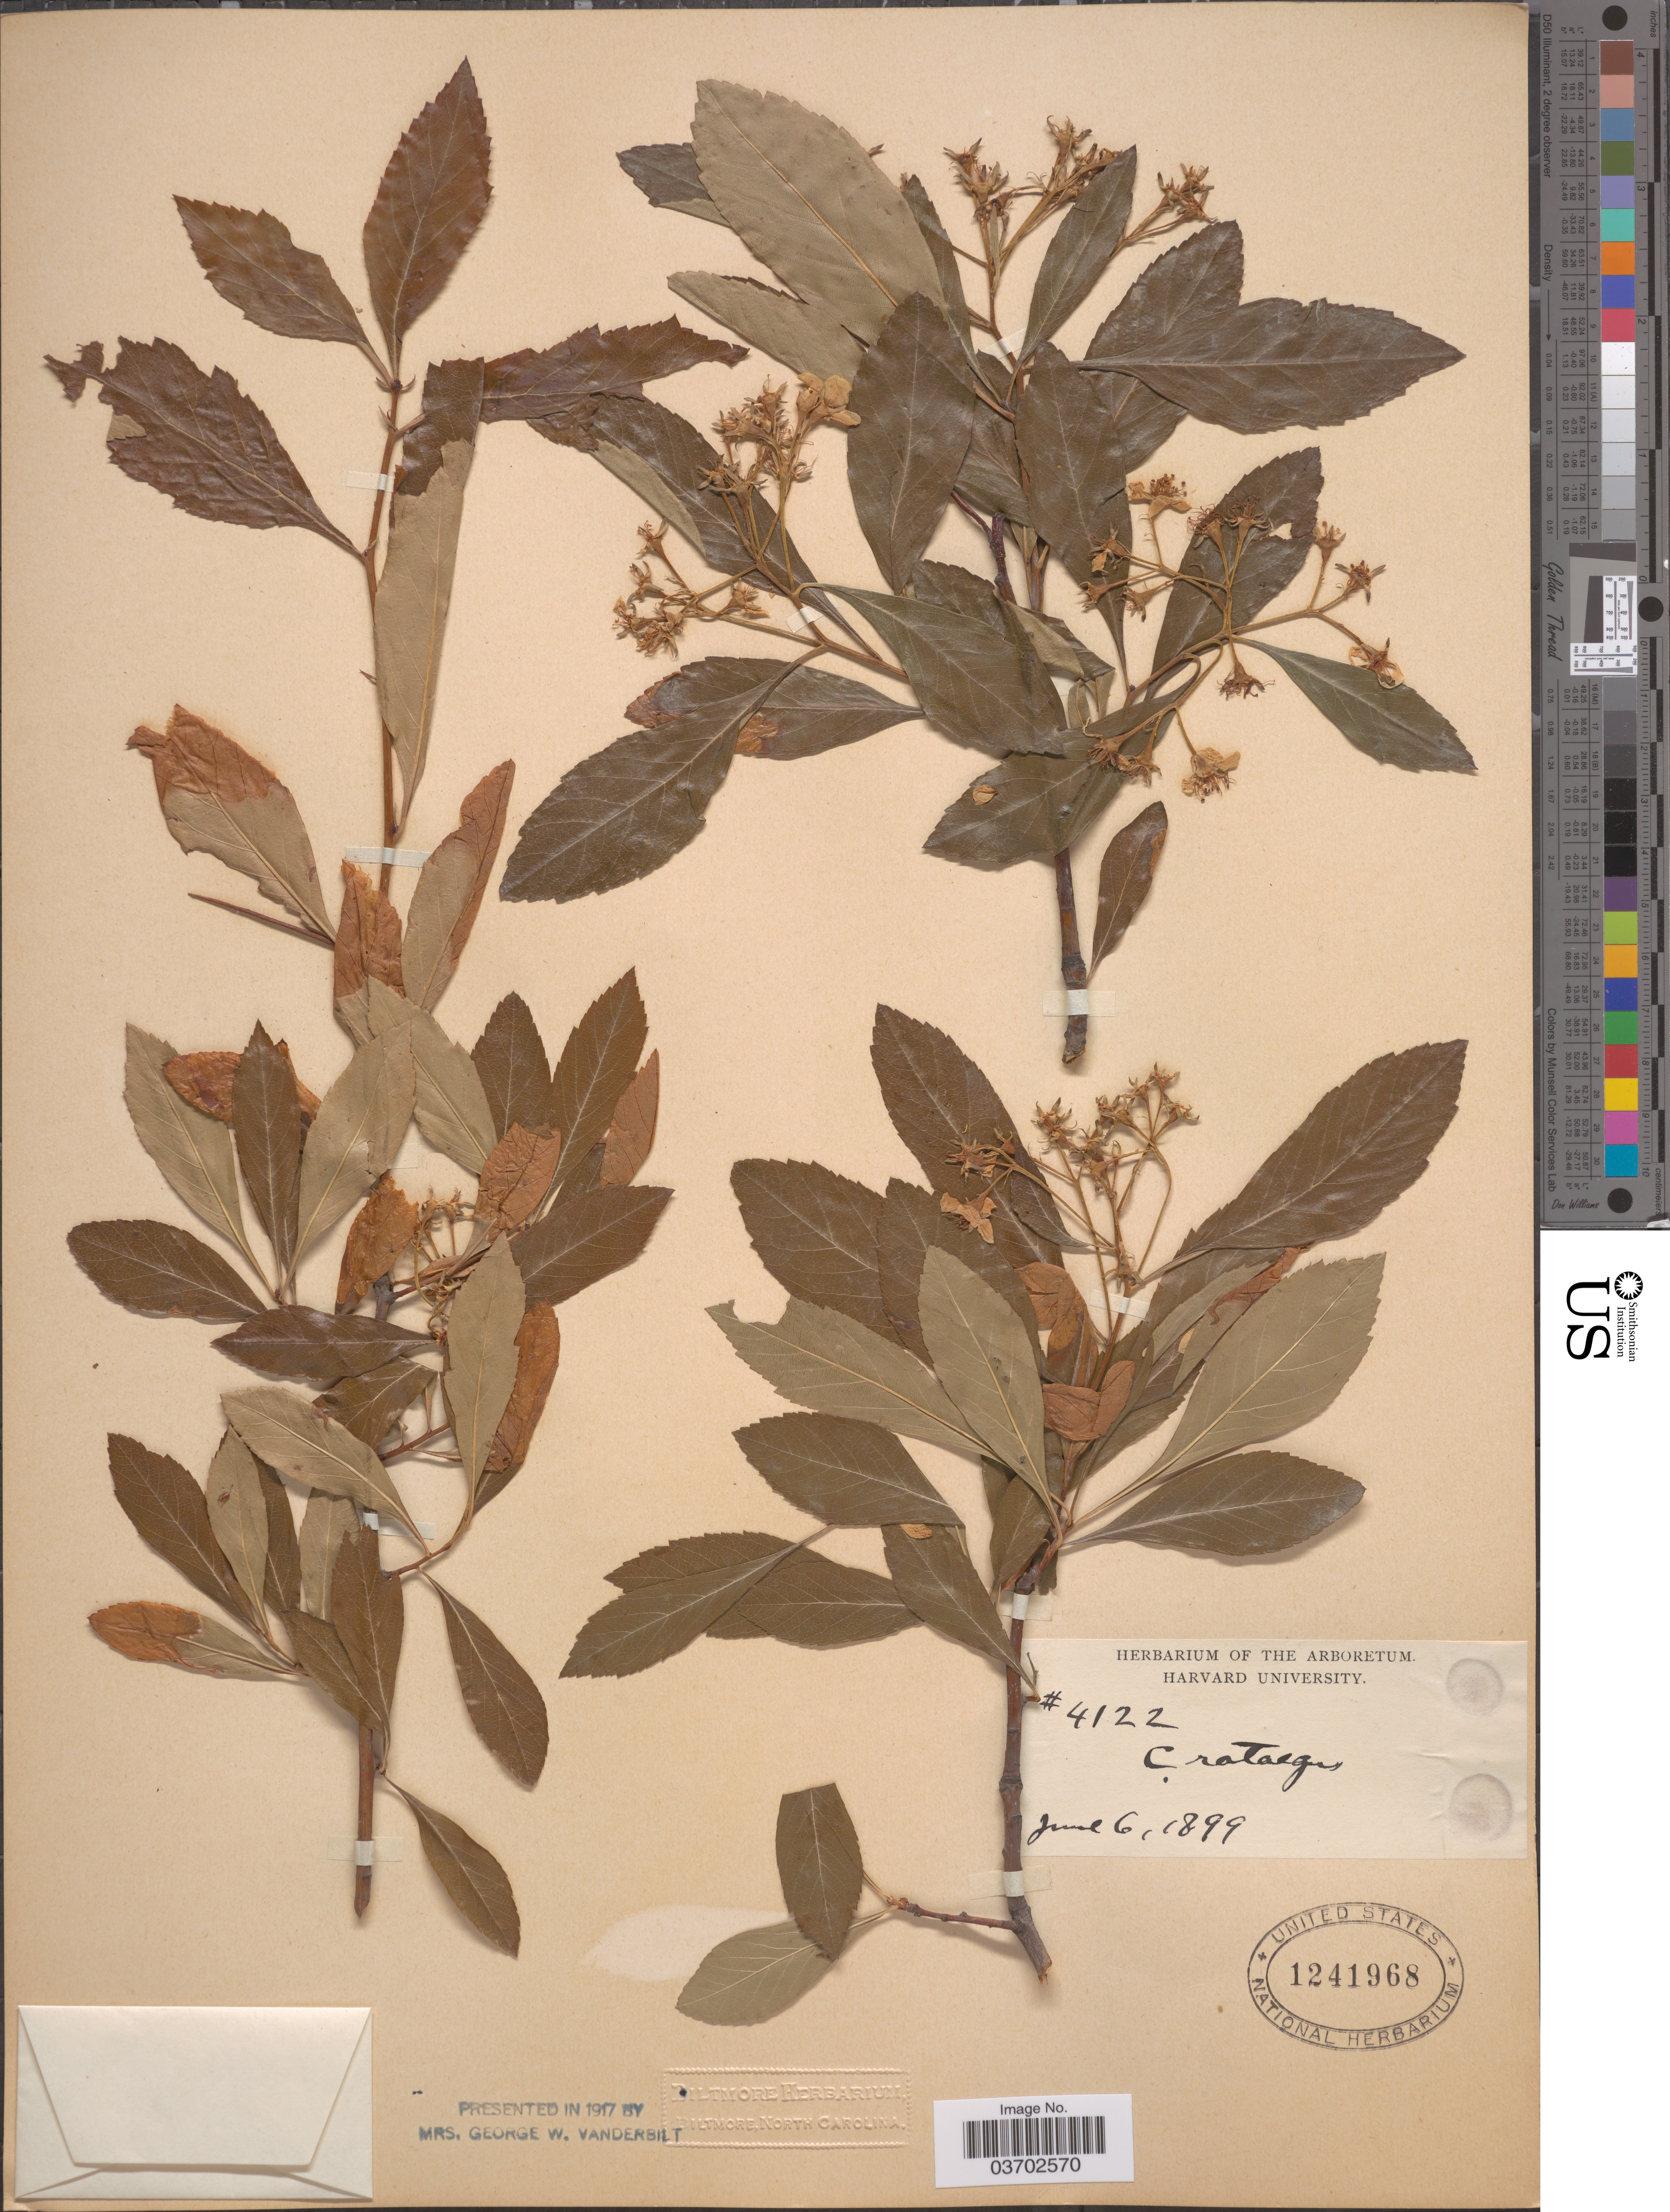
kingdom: Plantae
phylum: Tracheophyta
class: Magnoliopsida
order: Rosales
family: Rosaceae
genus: Crataegus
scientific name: Crataegus sp.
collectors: Ex herb. of the Arboretum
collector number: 4122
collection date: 1899-06-06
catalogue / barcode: US 1241968